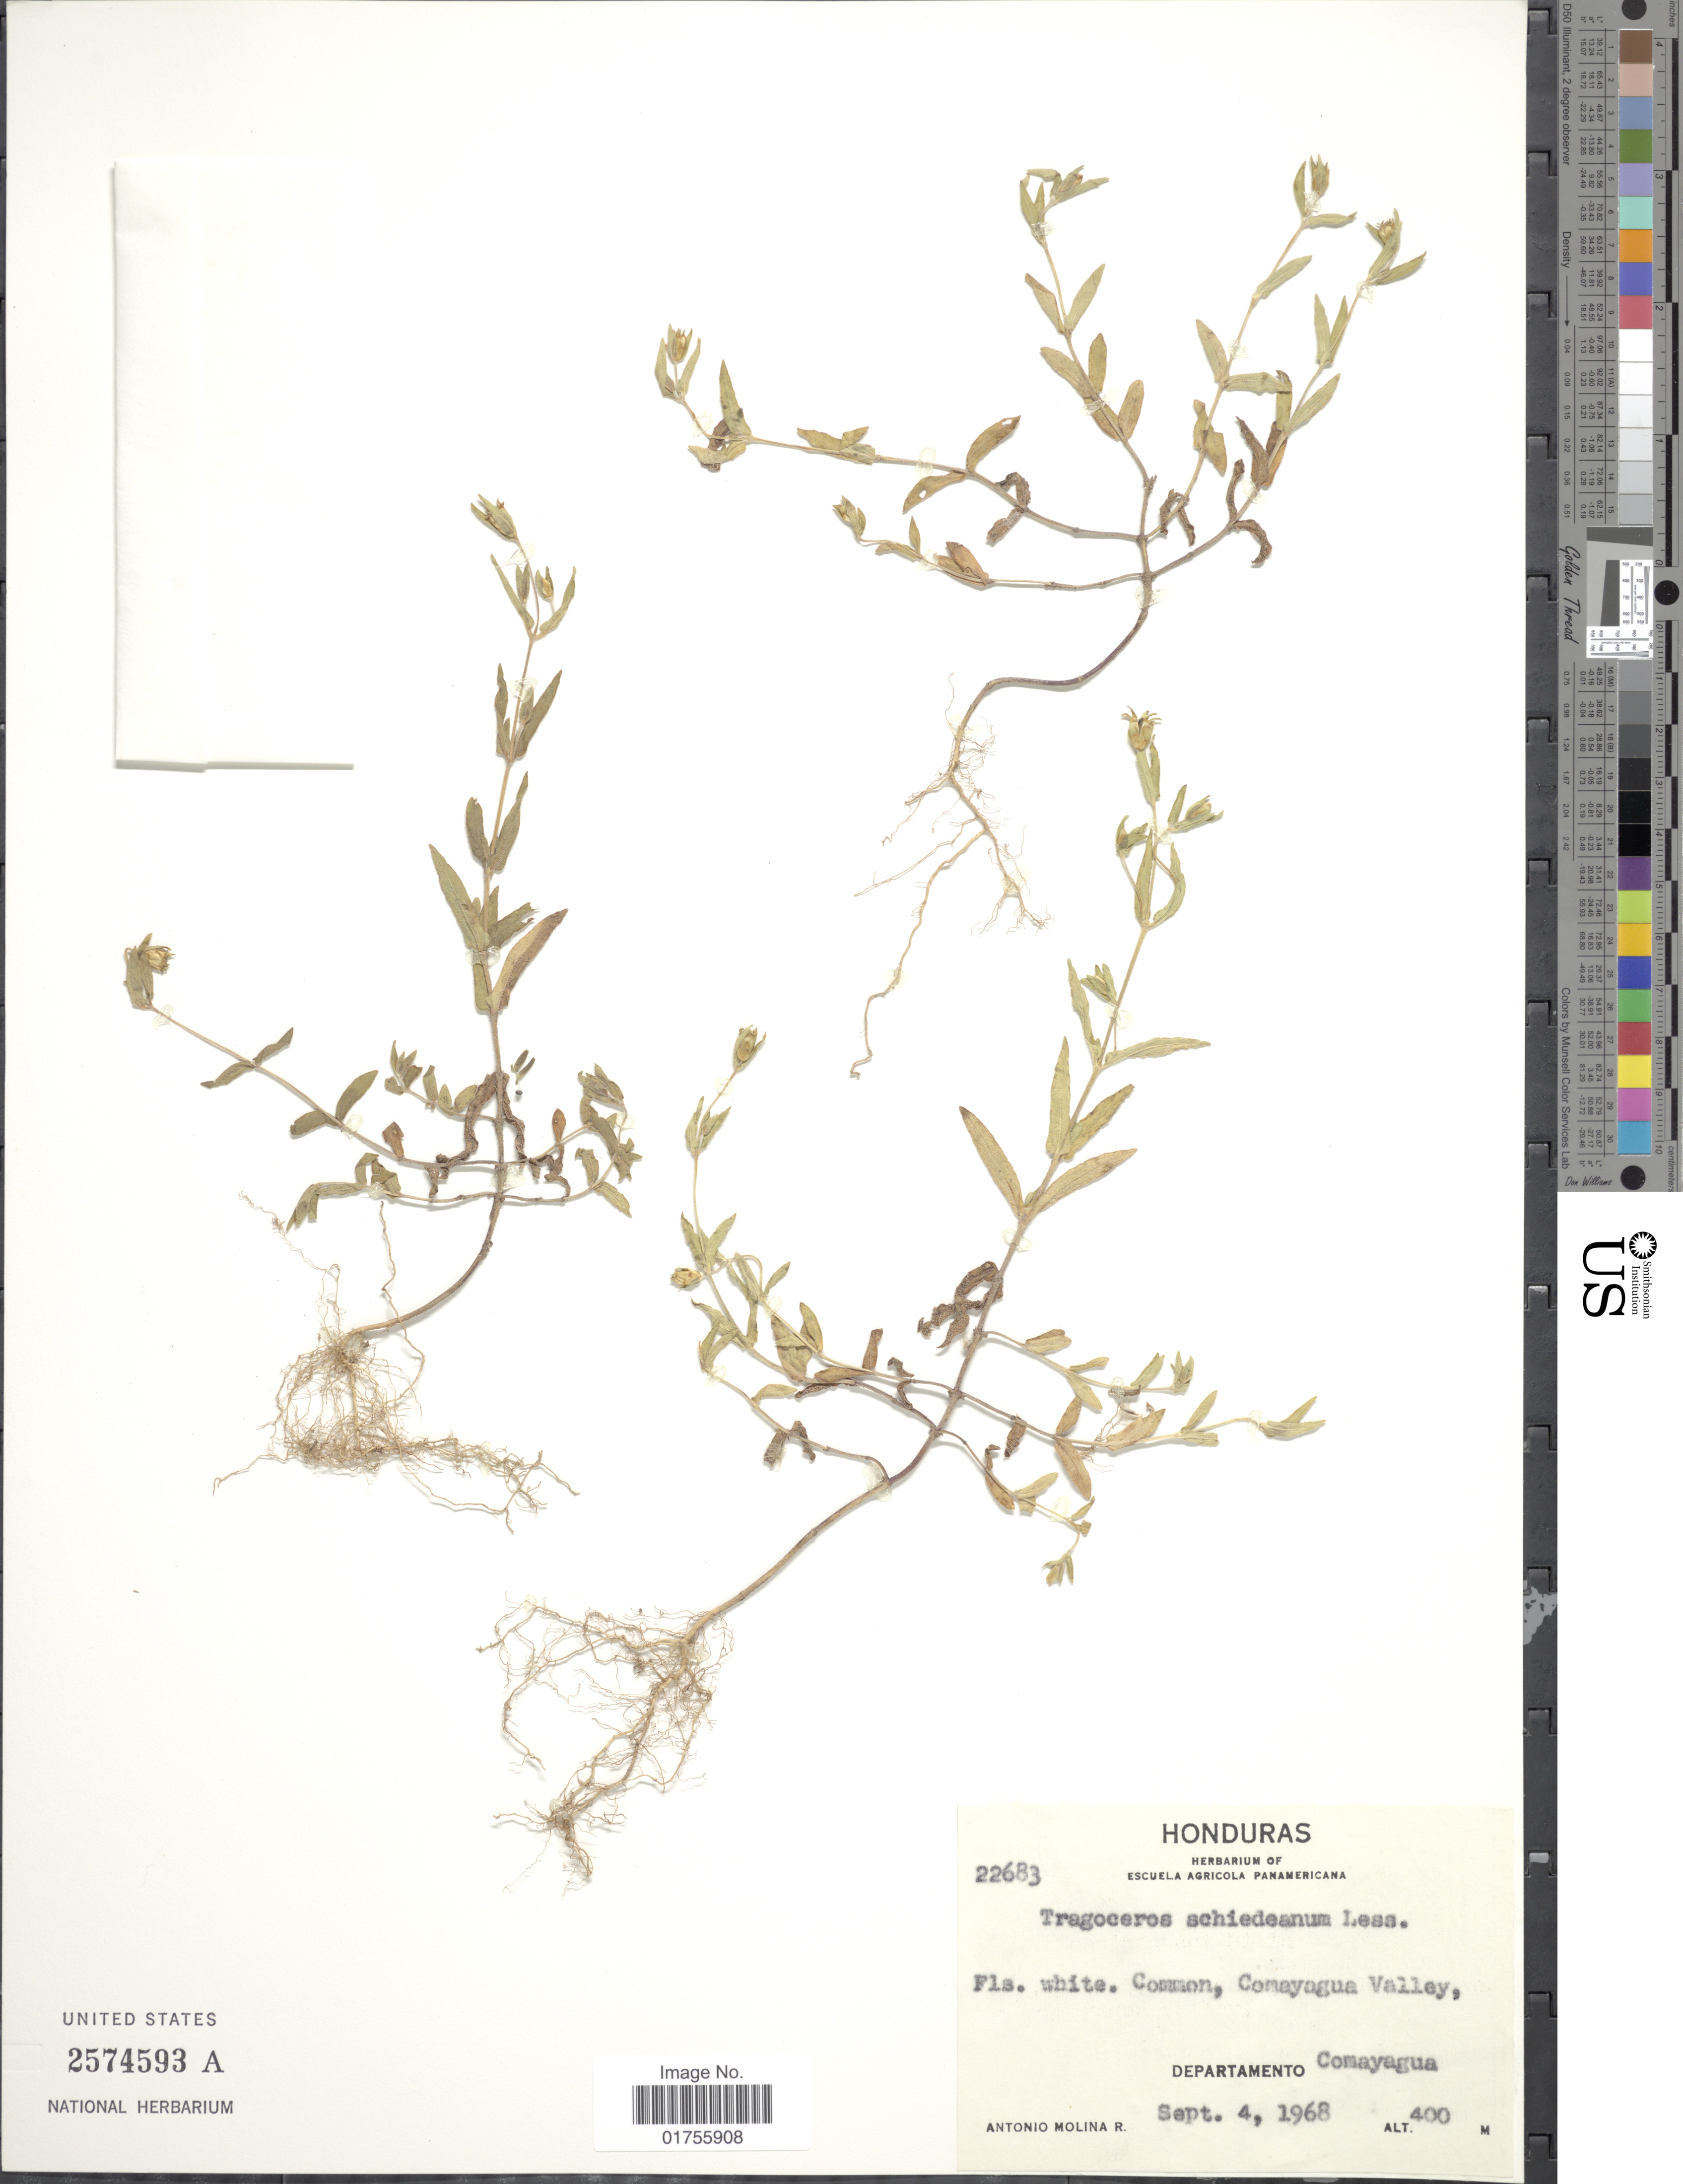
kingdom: Plantae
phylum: Tracheophyta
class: Magnoliopsida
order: Asterales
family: Asteraceae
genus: Tragoceros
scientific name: Tragoceros schiedeanum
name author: Less.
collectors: A. Molina R.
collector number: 22683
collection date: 1968-09-04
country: Honduras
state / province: Comayagua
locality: Common, Comayagua Valley, Departamento Comayagua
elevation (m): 400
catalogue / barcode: US 2574593A